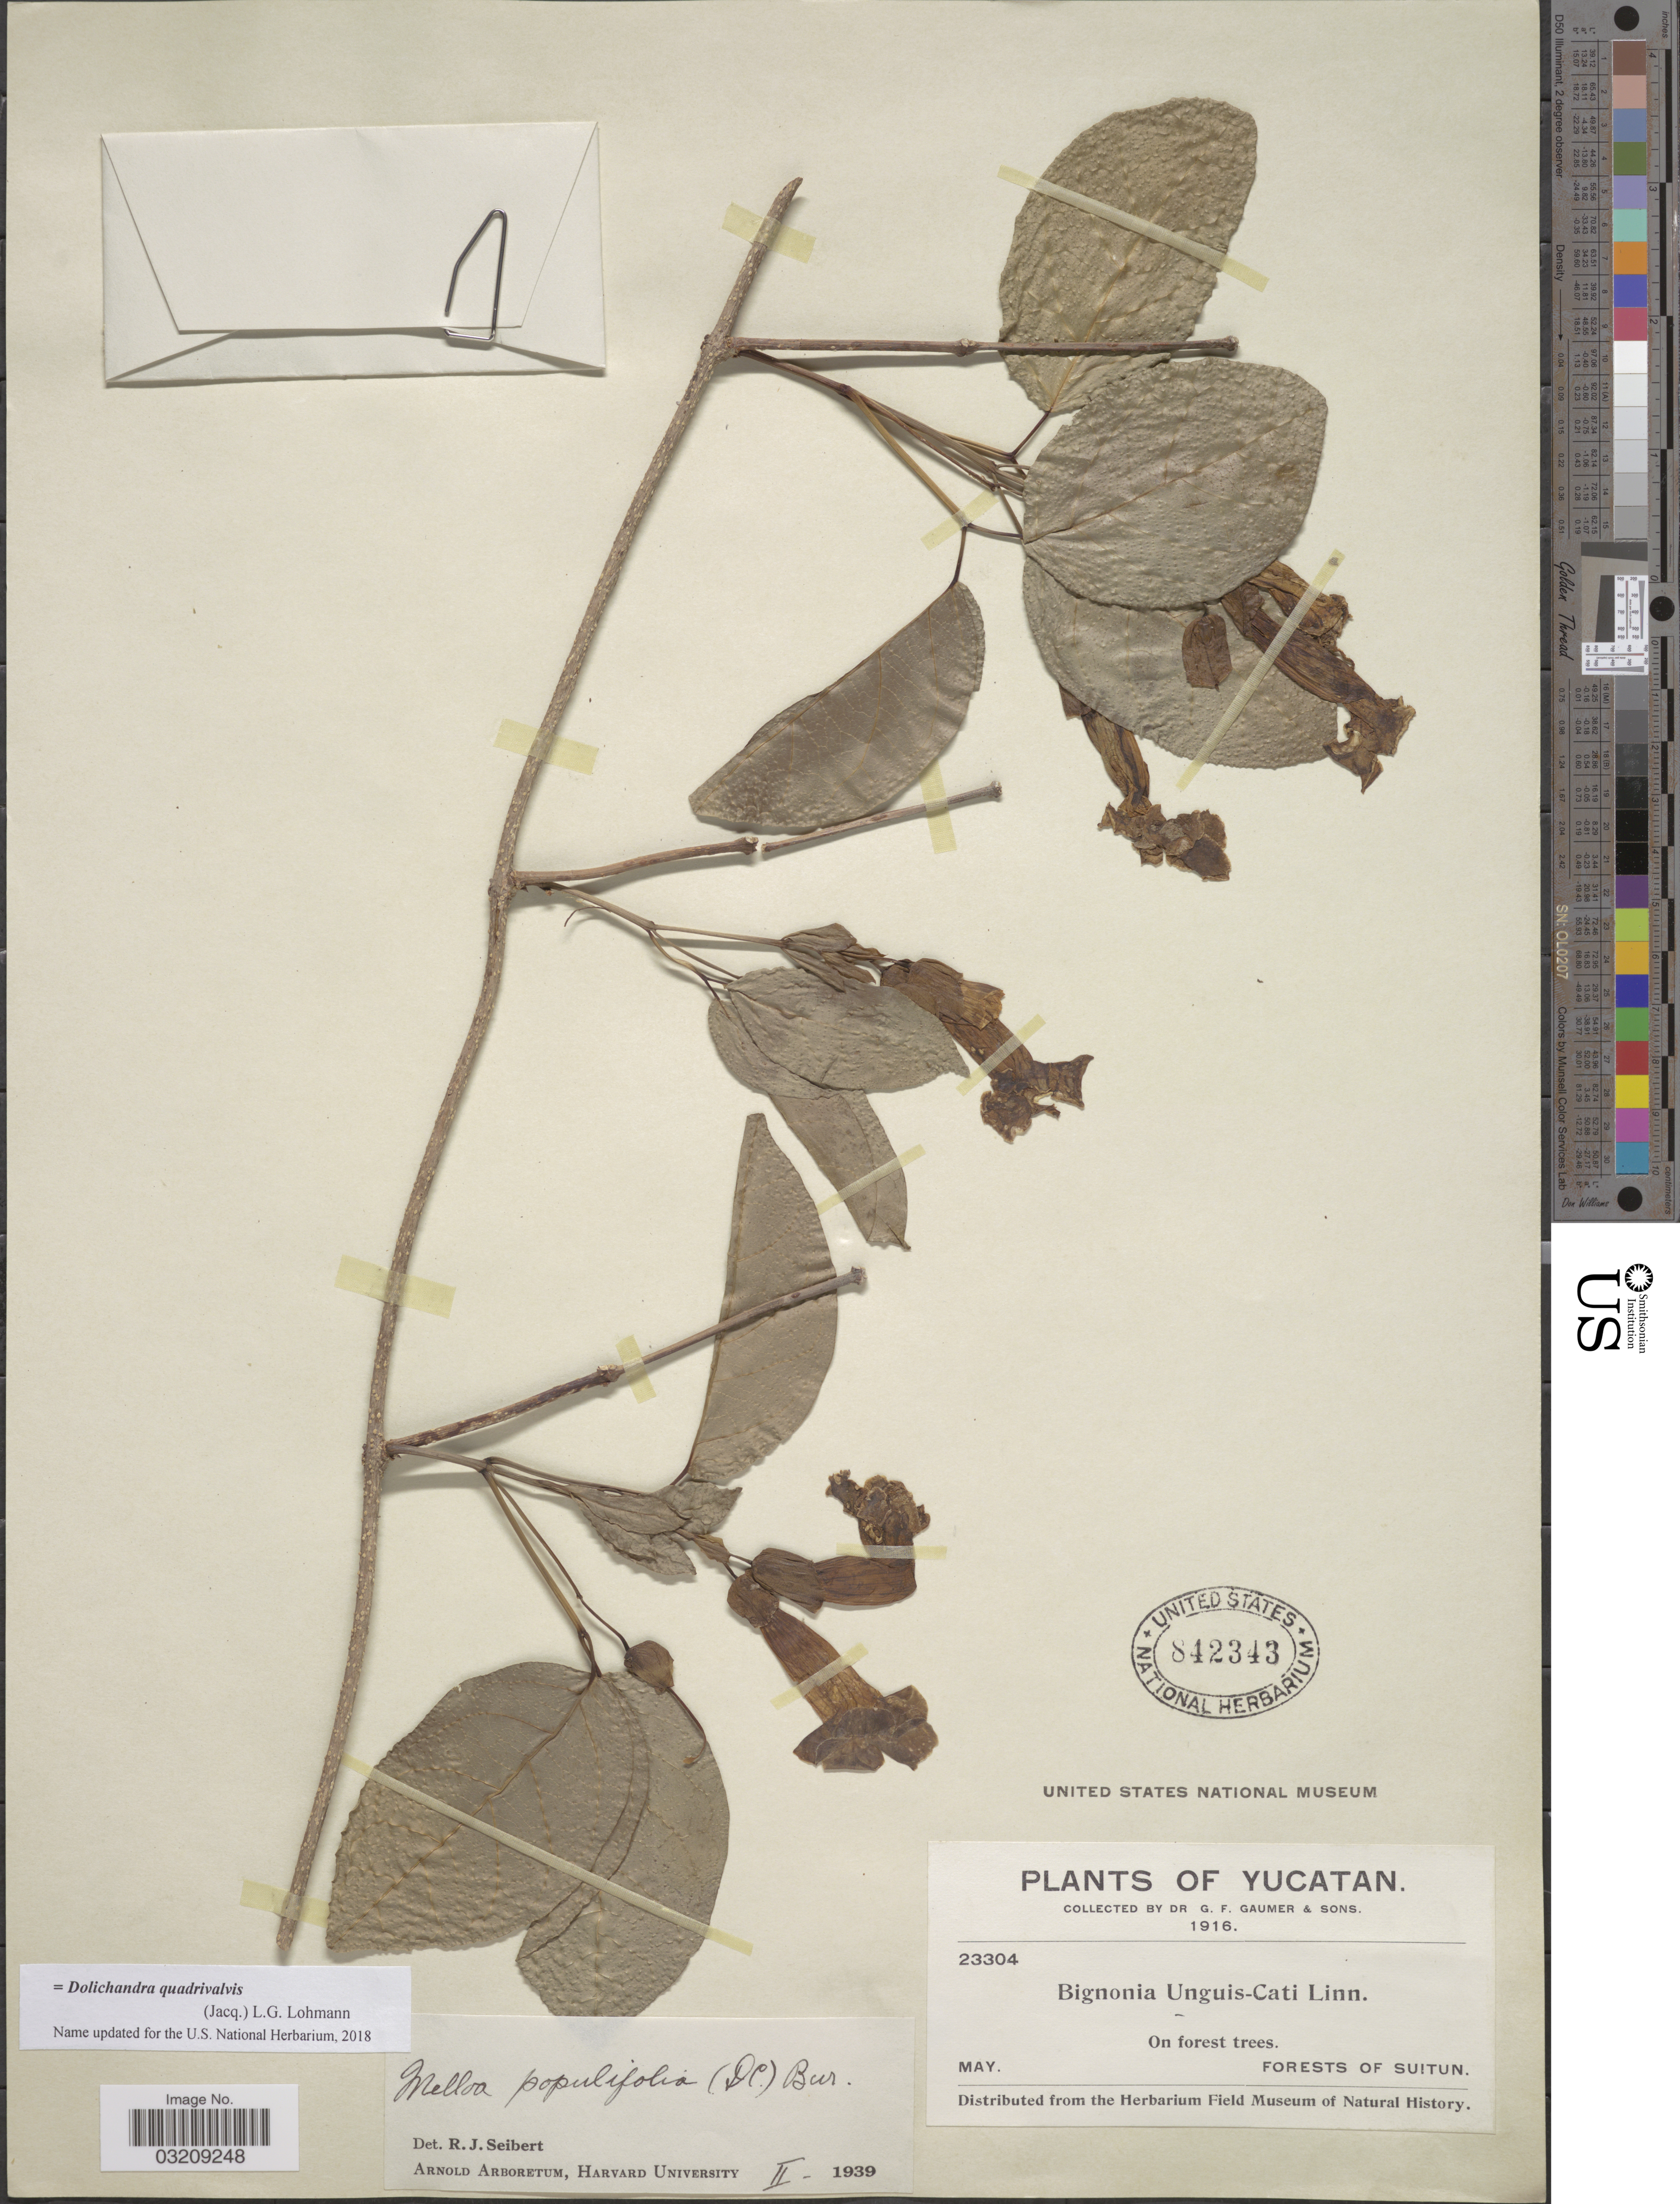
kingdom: Plantae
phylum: Tracheophyta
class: Magnoliopsida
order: Lamiales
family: Bignoniaceae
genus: Dolichandra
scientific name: Dolichandra quadrivalvis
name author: (Jacq.) L.G. Lohmann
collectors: G. F. Gaumer & Sons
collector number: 23304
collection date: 1916-05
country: Mexico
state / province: Yucatán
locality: Forests of Suitun.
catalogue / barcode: US 842343